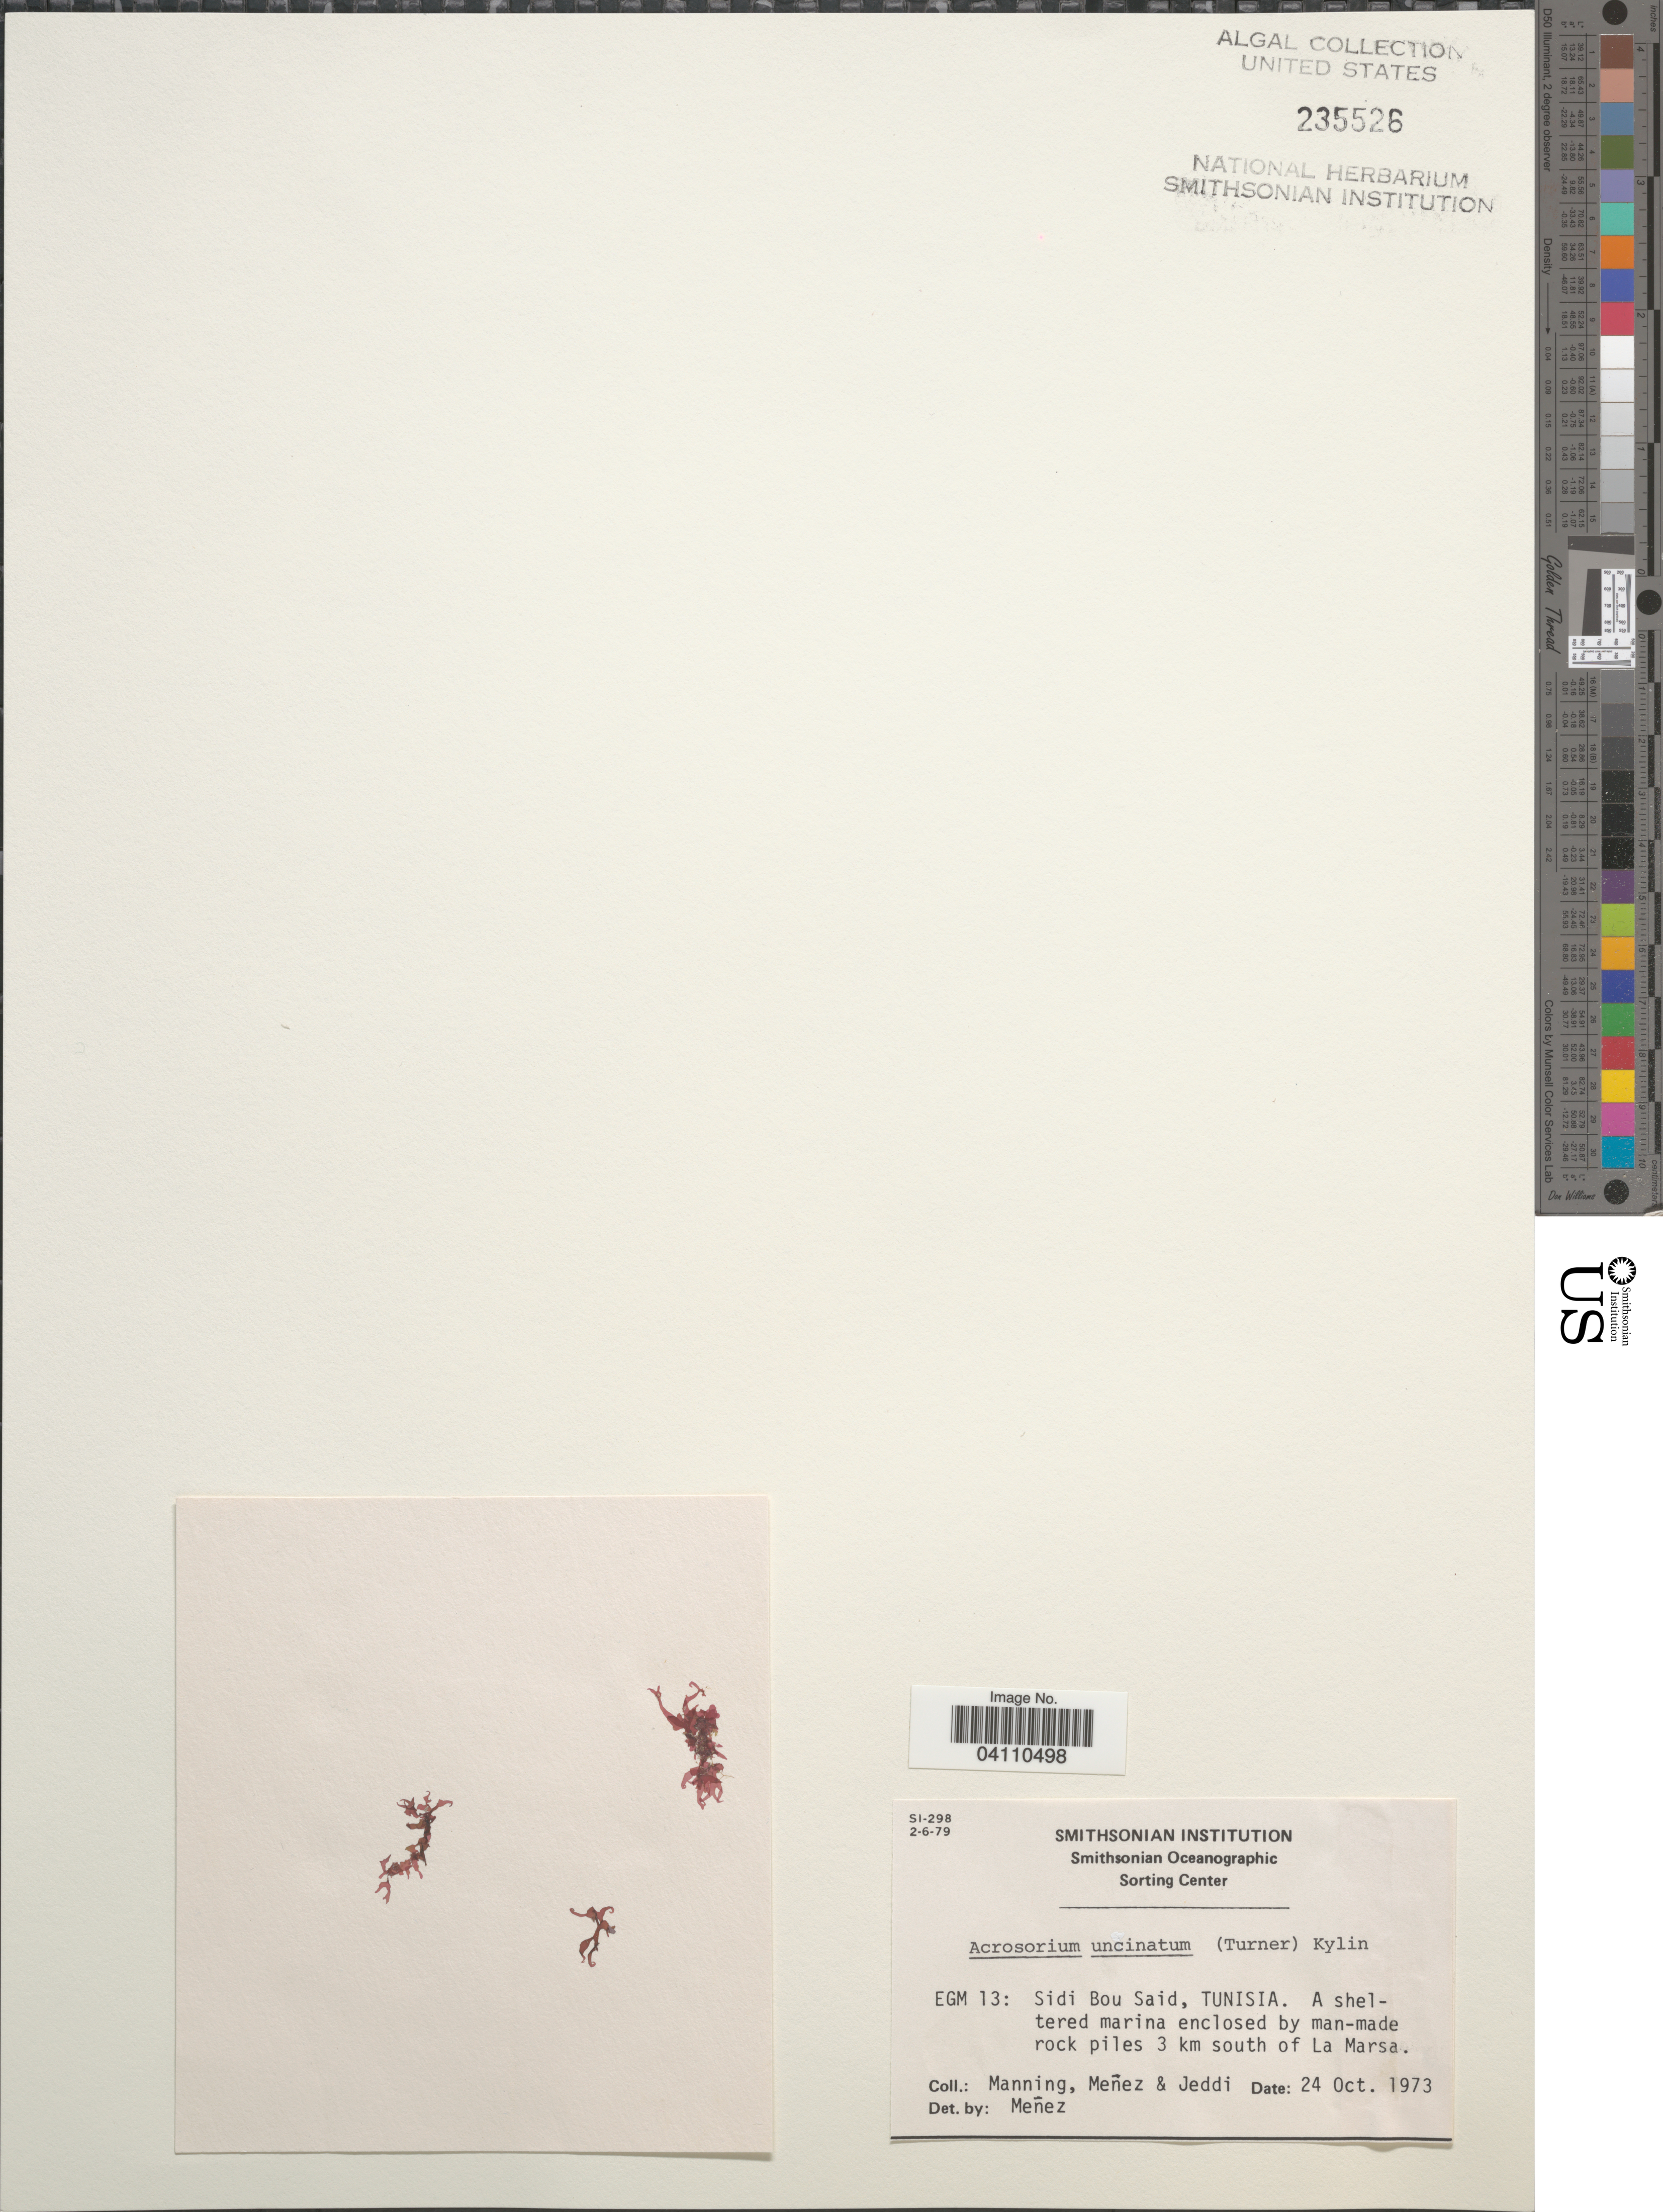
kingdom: Plantae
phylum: Rhodophyta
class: Florideophyceae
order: Ceramiales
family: Delesseriaceae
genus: Cryptopleura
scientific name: Cryptopleura ramosa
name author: (Huds.) L.M. Newton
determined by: Algae name updating Project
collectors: Manning, Menez & -. Jeddi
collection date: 1973-10-24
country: Tunisia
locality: EGM 13: Sidi Bou Said, Tunisia. A sheltered marina enclosed by man-made rock piles 3 km south of La Marsa.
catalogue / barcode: US 235526